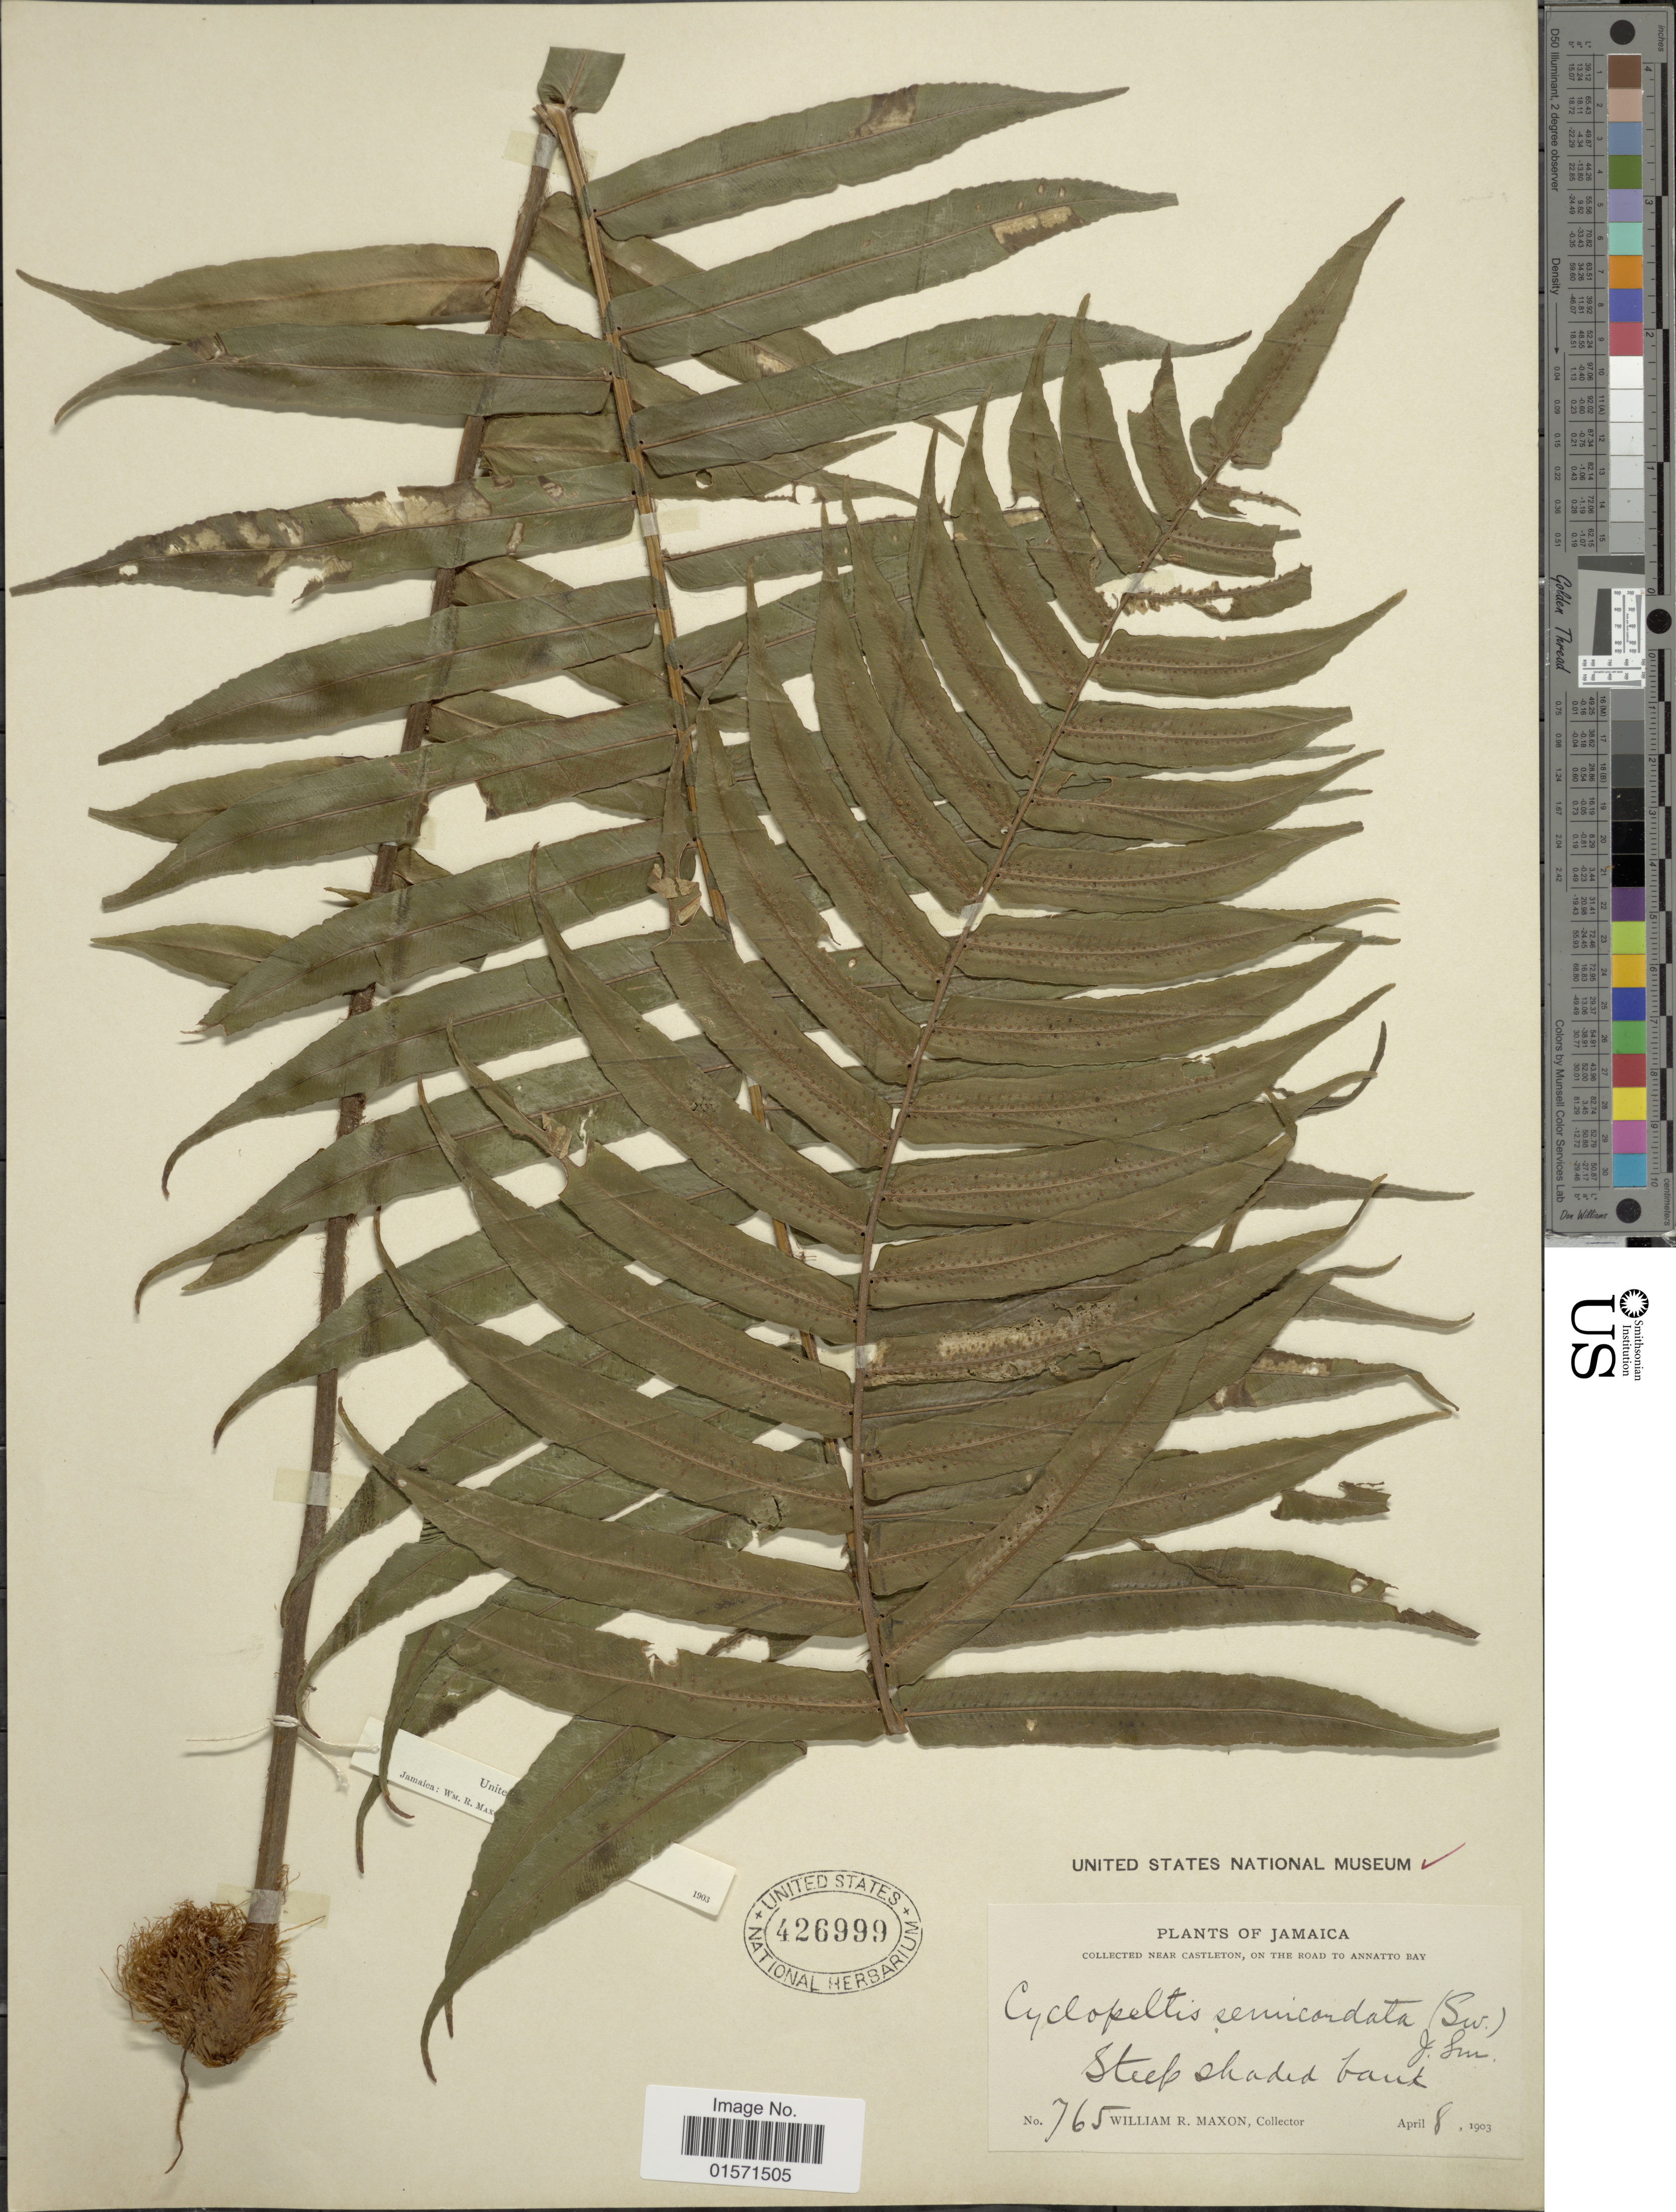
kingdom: Plantae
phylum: Tracheophyta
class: Polypodiopsida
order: Polypodiales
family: Lomariopsidaceae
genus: Cyclopeltis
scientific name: Cyclopeltis semicordata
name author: (Sw.) J. Sm.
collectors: W. R. Maxon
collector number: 765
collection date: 1903-04-08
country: Jamaica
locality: Collected Near Castleton, on the road to Annatto Bay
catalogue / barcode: US 426999